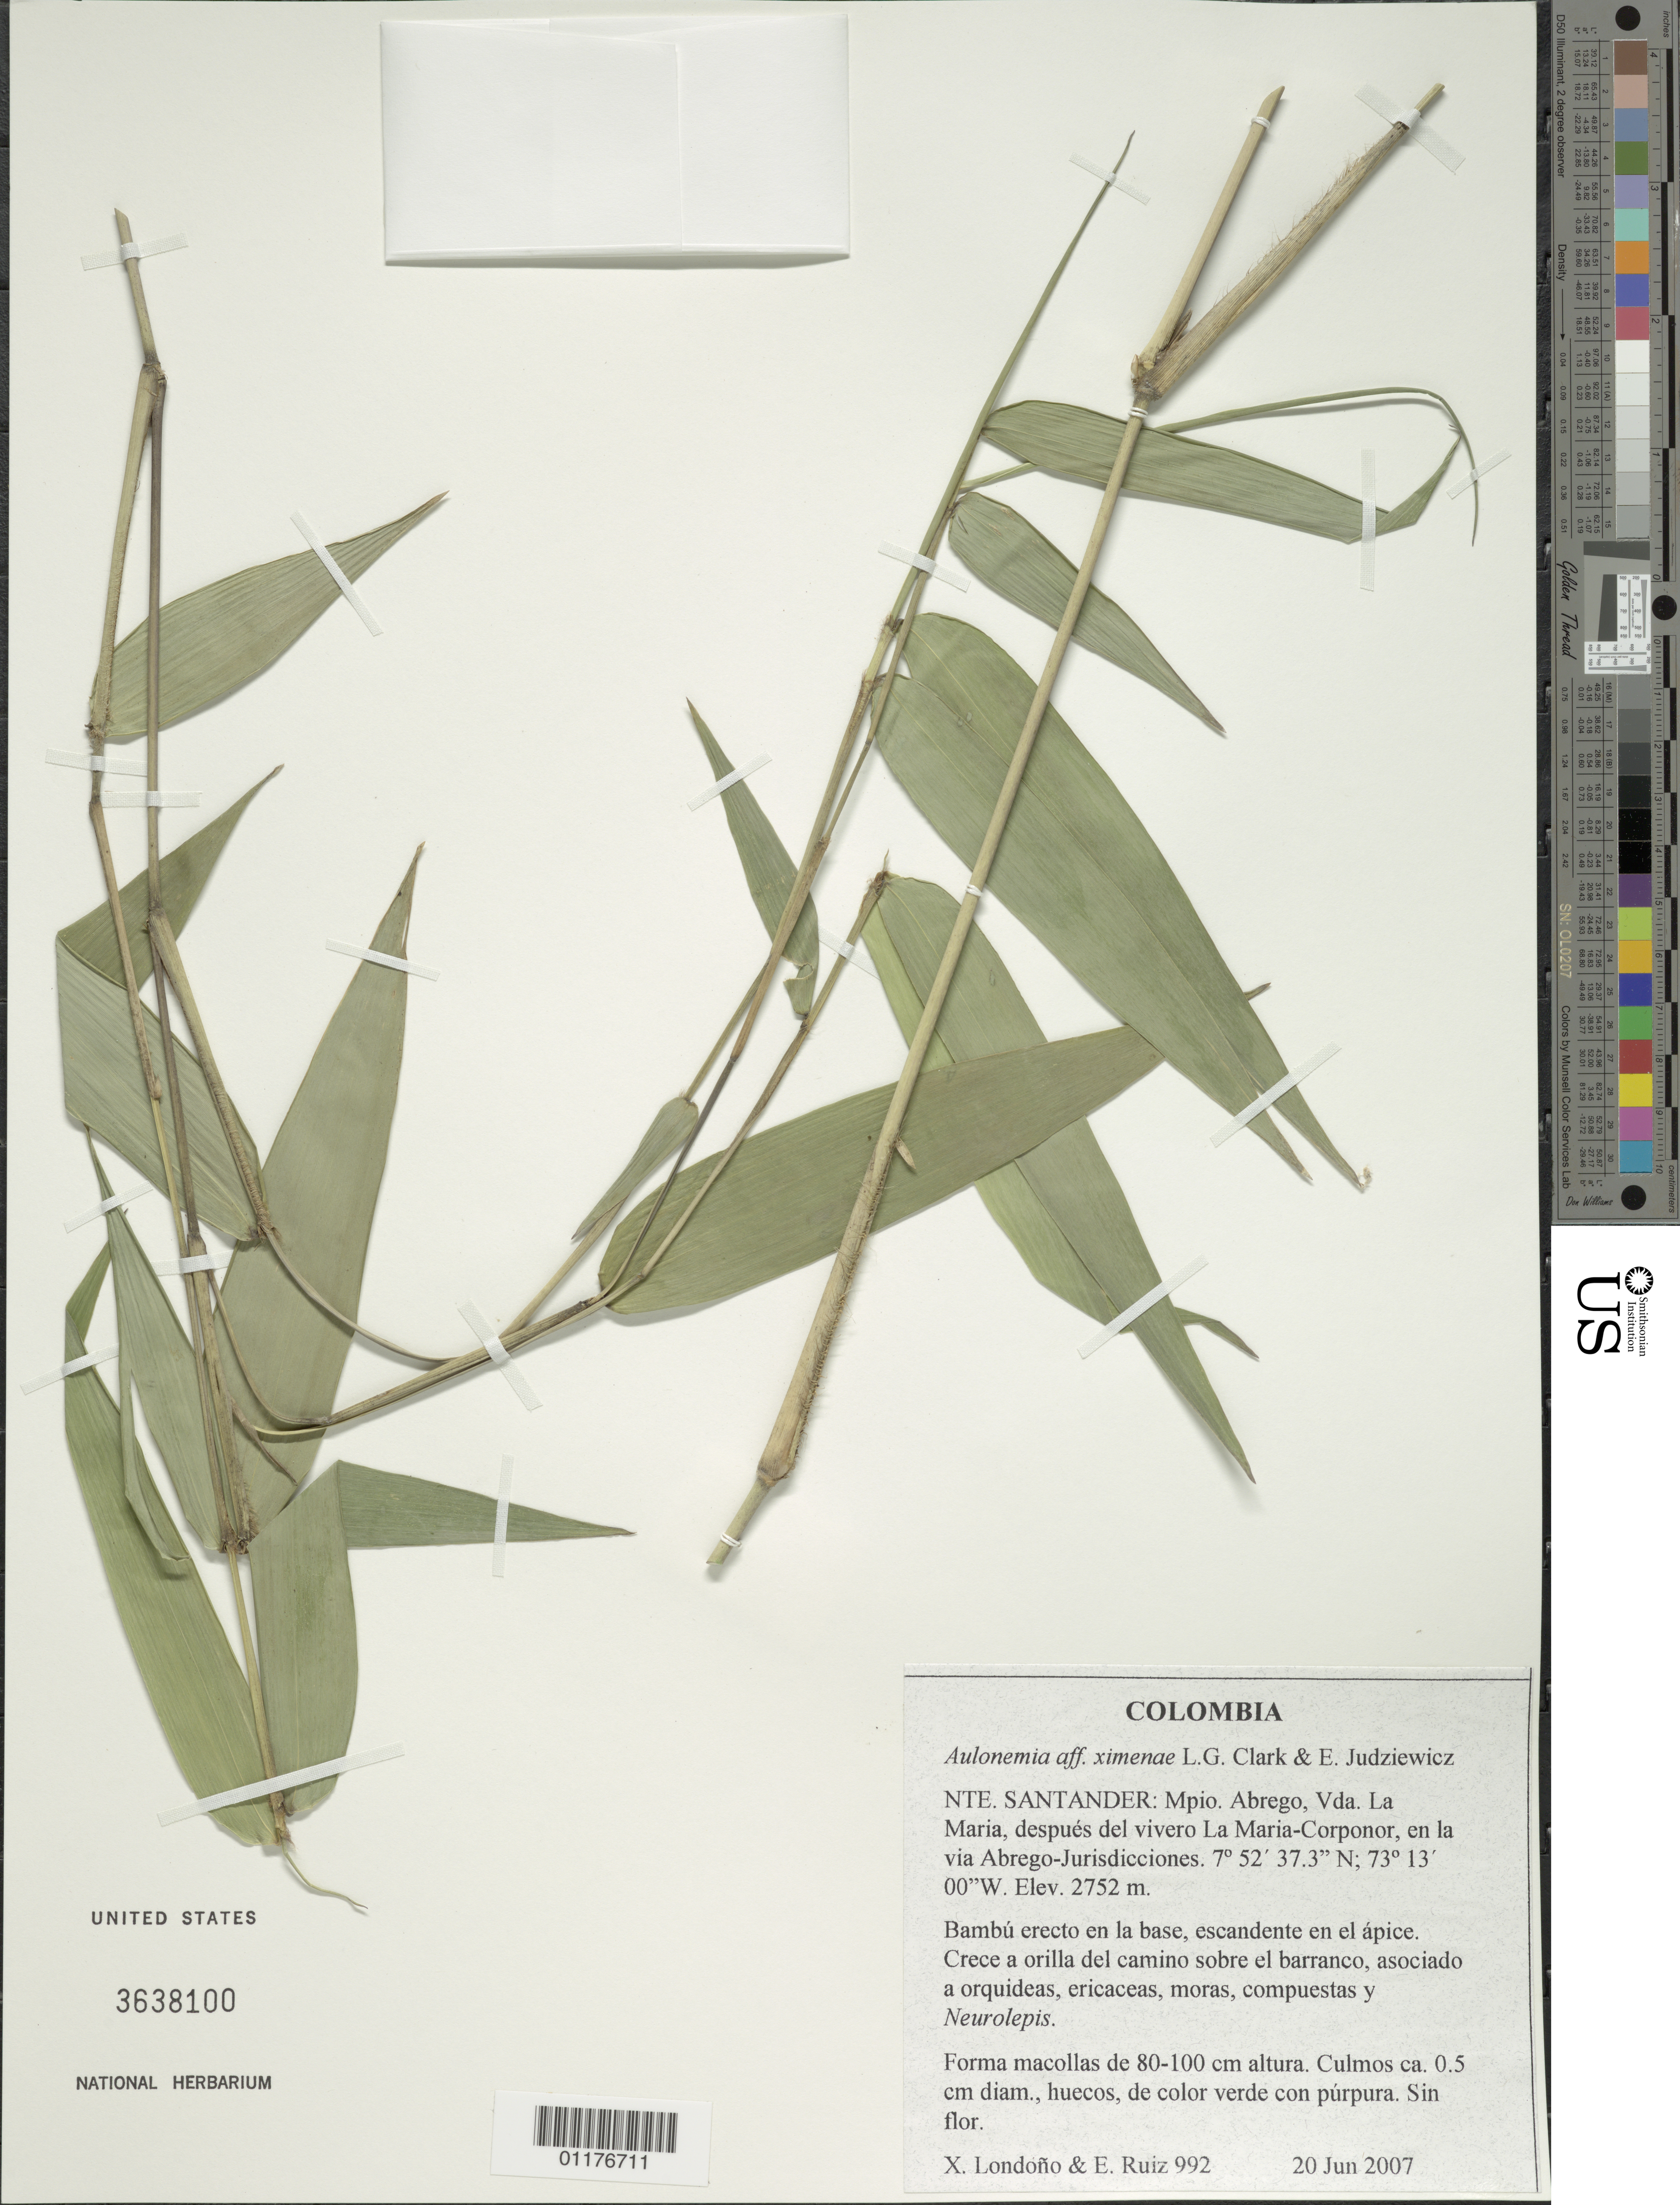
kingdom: Plantae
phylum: Tracheophyta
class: Liliopsida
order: Poales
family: Poaceae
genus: Aulonemia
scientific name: Aulonemia ximenae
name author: L.G. Clark et al.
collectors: X. Londoño & E. Ruiz de Clavijo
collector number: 992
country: Colombia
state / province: Santander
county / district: Abrego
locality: Vda. La Maria, despues del vivero La Maria-Corponor, en la via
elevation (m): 2752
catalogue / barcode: US 3638100